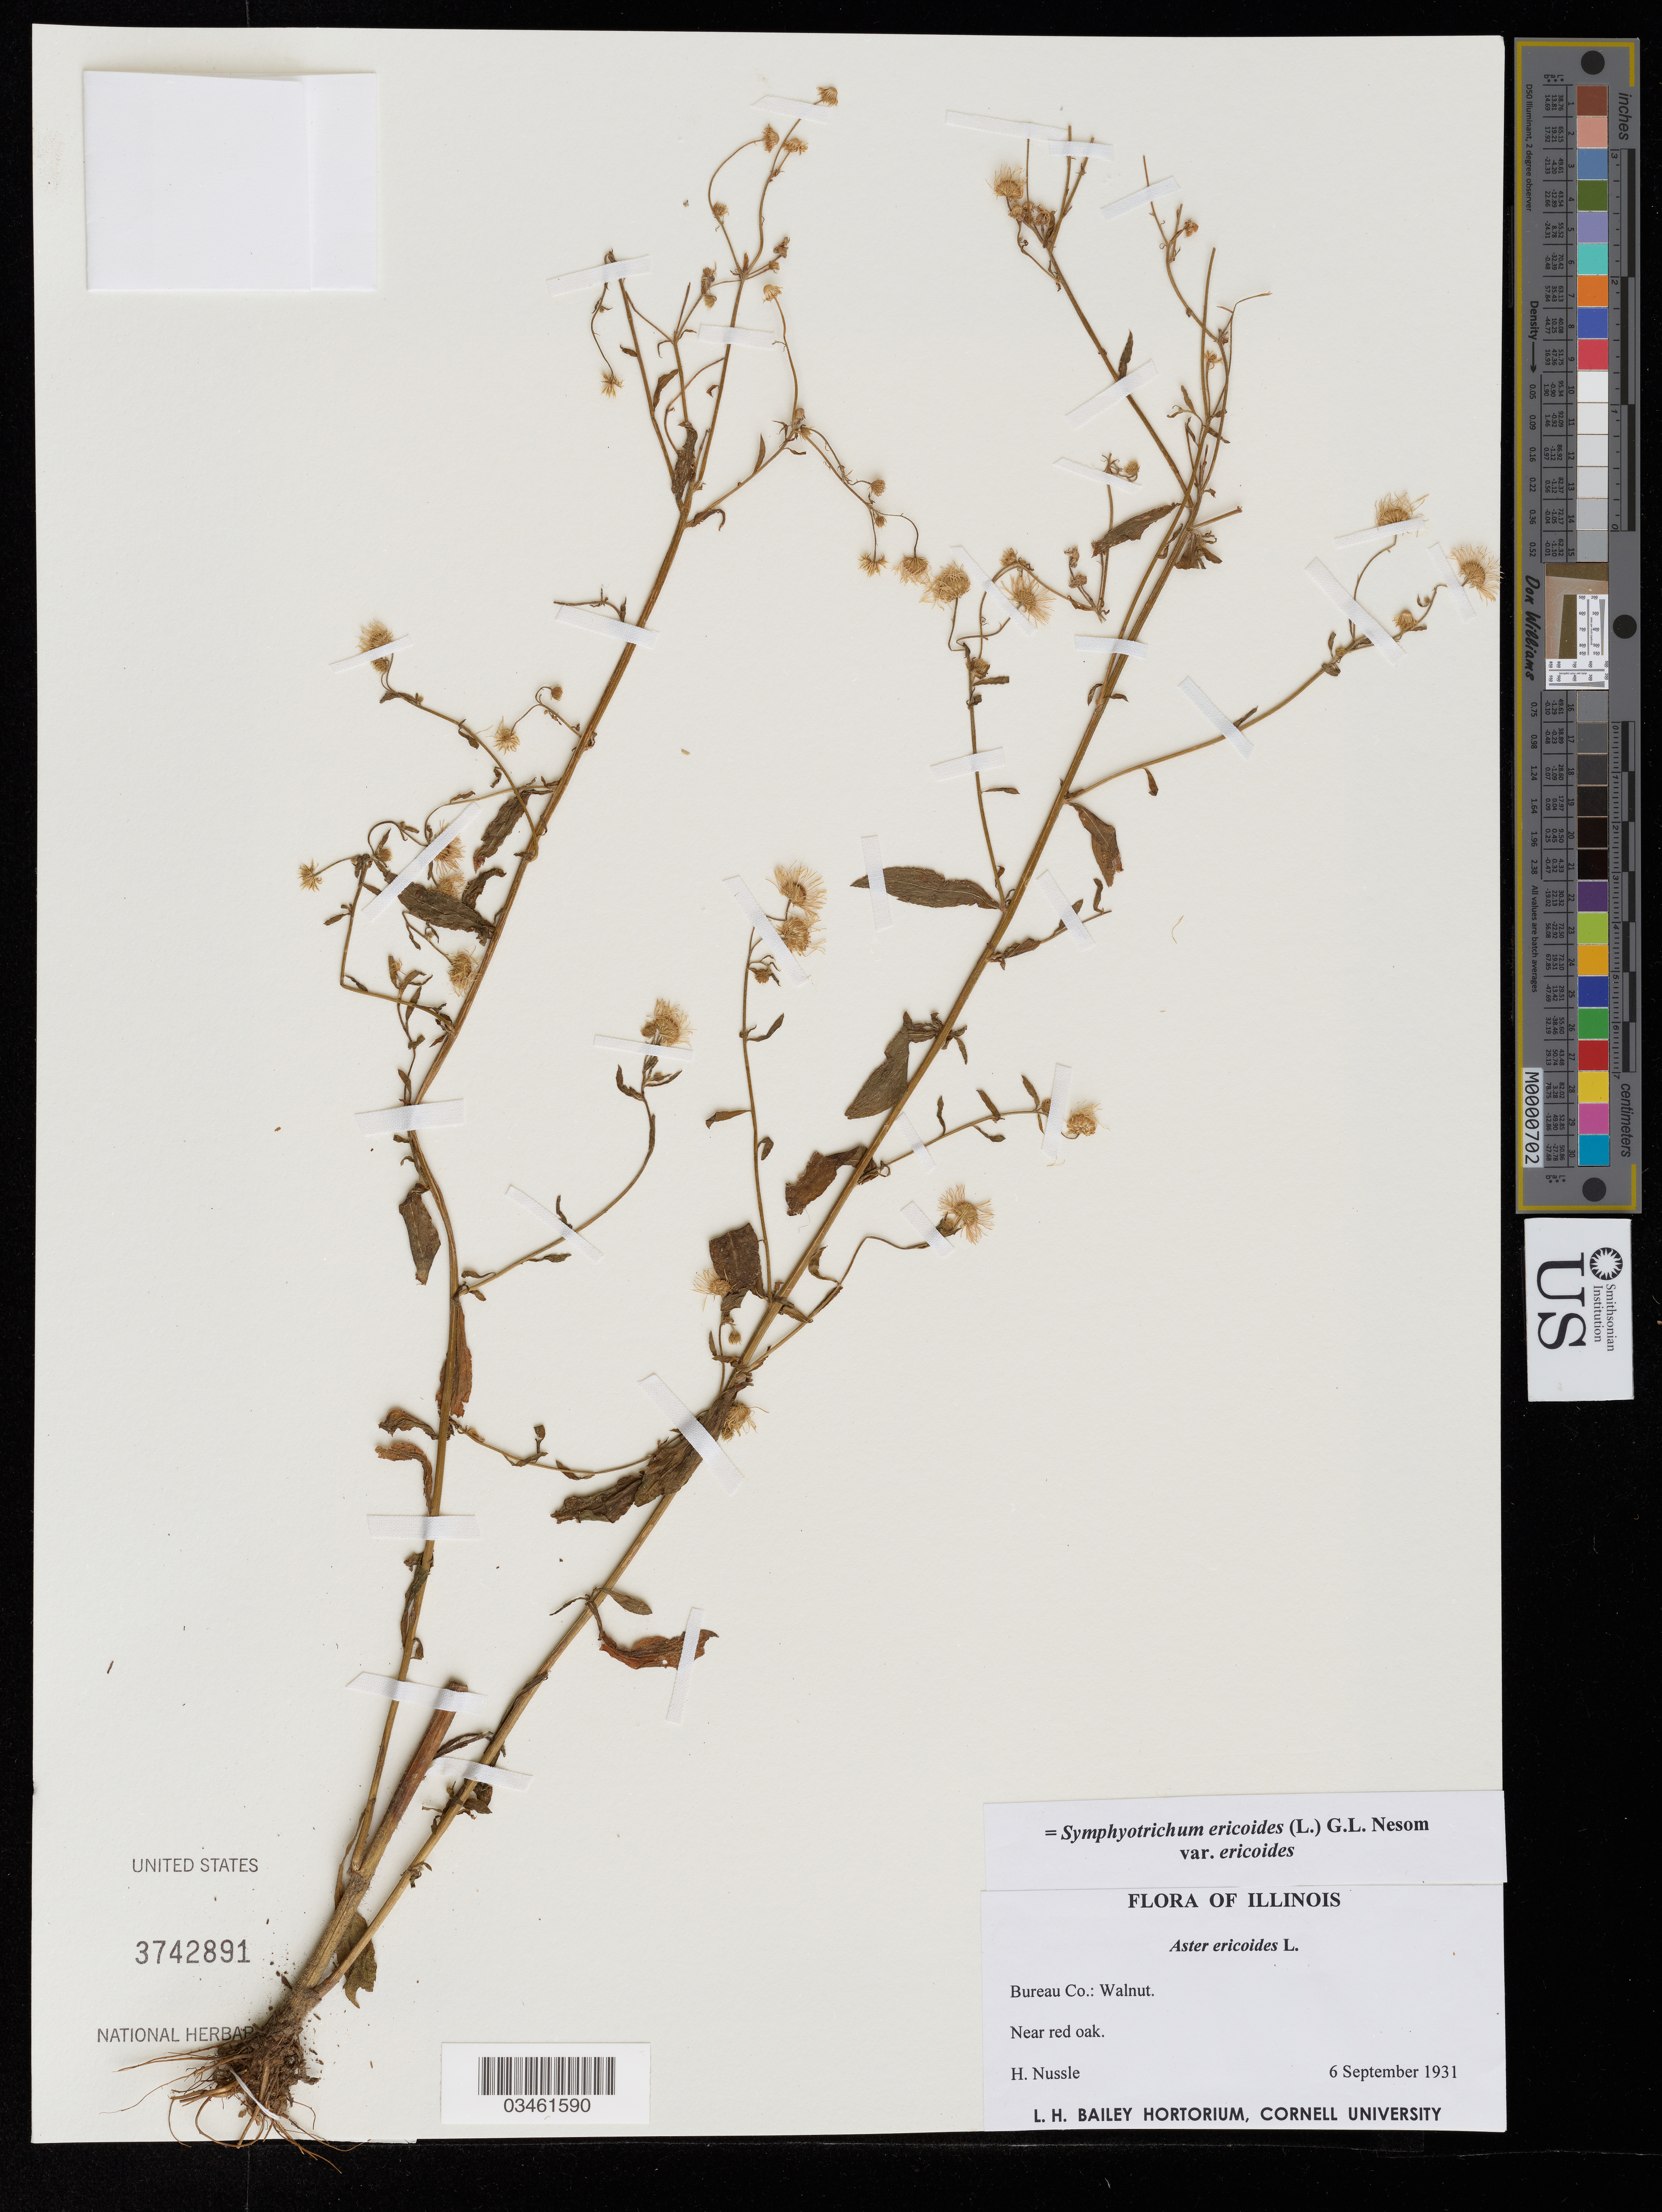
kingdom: Plantae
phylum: Tracheophyta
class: Magnoliopsida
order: Asterales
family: Asteraceae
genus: Symphyotrichum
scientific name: Symphyotrichum ericoides var. ericoides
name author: (L.) G.L. Nesom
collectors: H. Nussle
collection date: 1931-09-06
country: United States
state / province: Illinois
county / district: Bureau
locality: Bureau Co.: Walnut. Near red oak.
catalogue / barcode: US 3742891